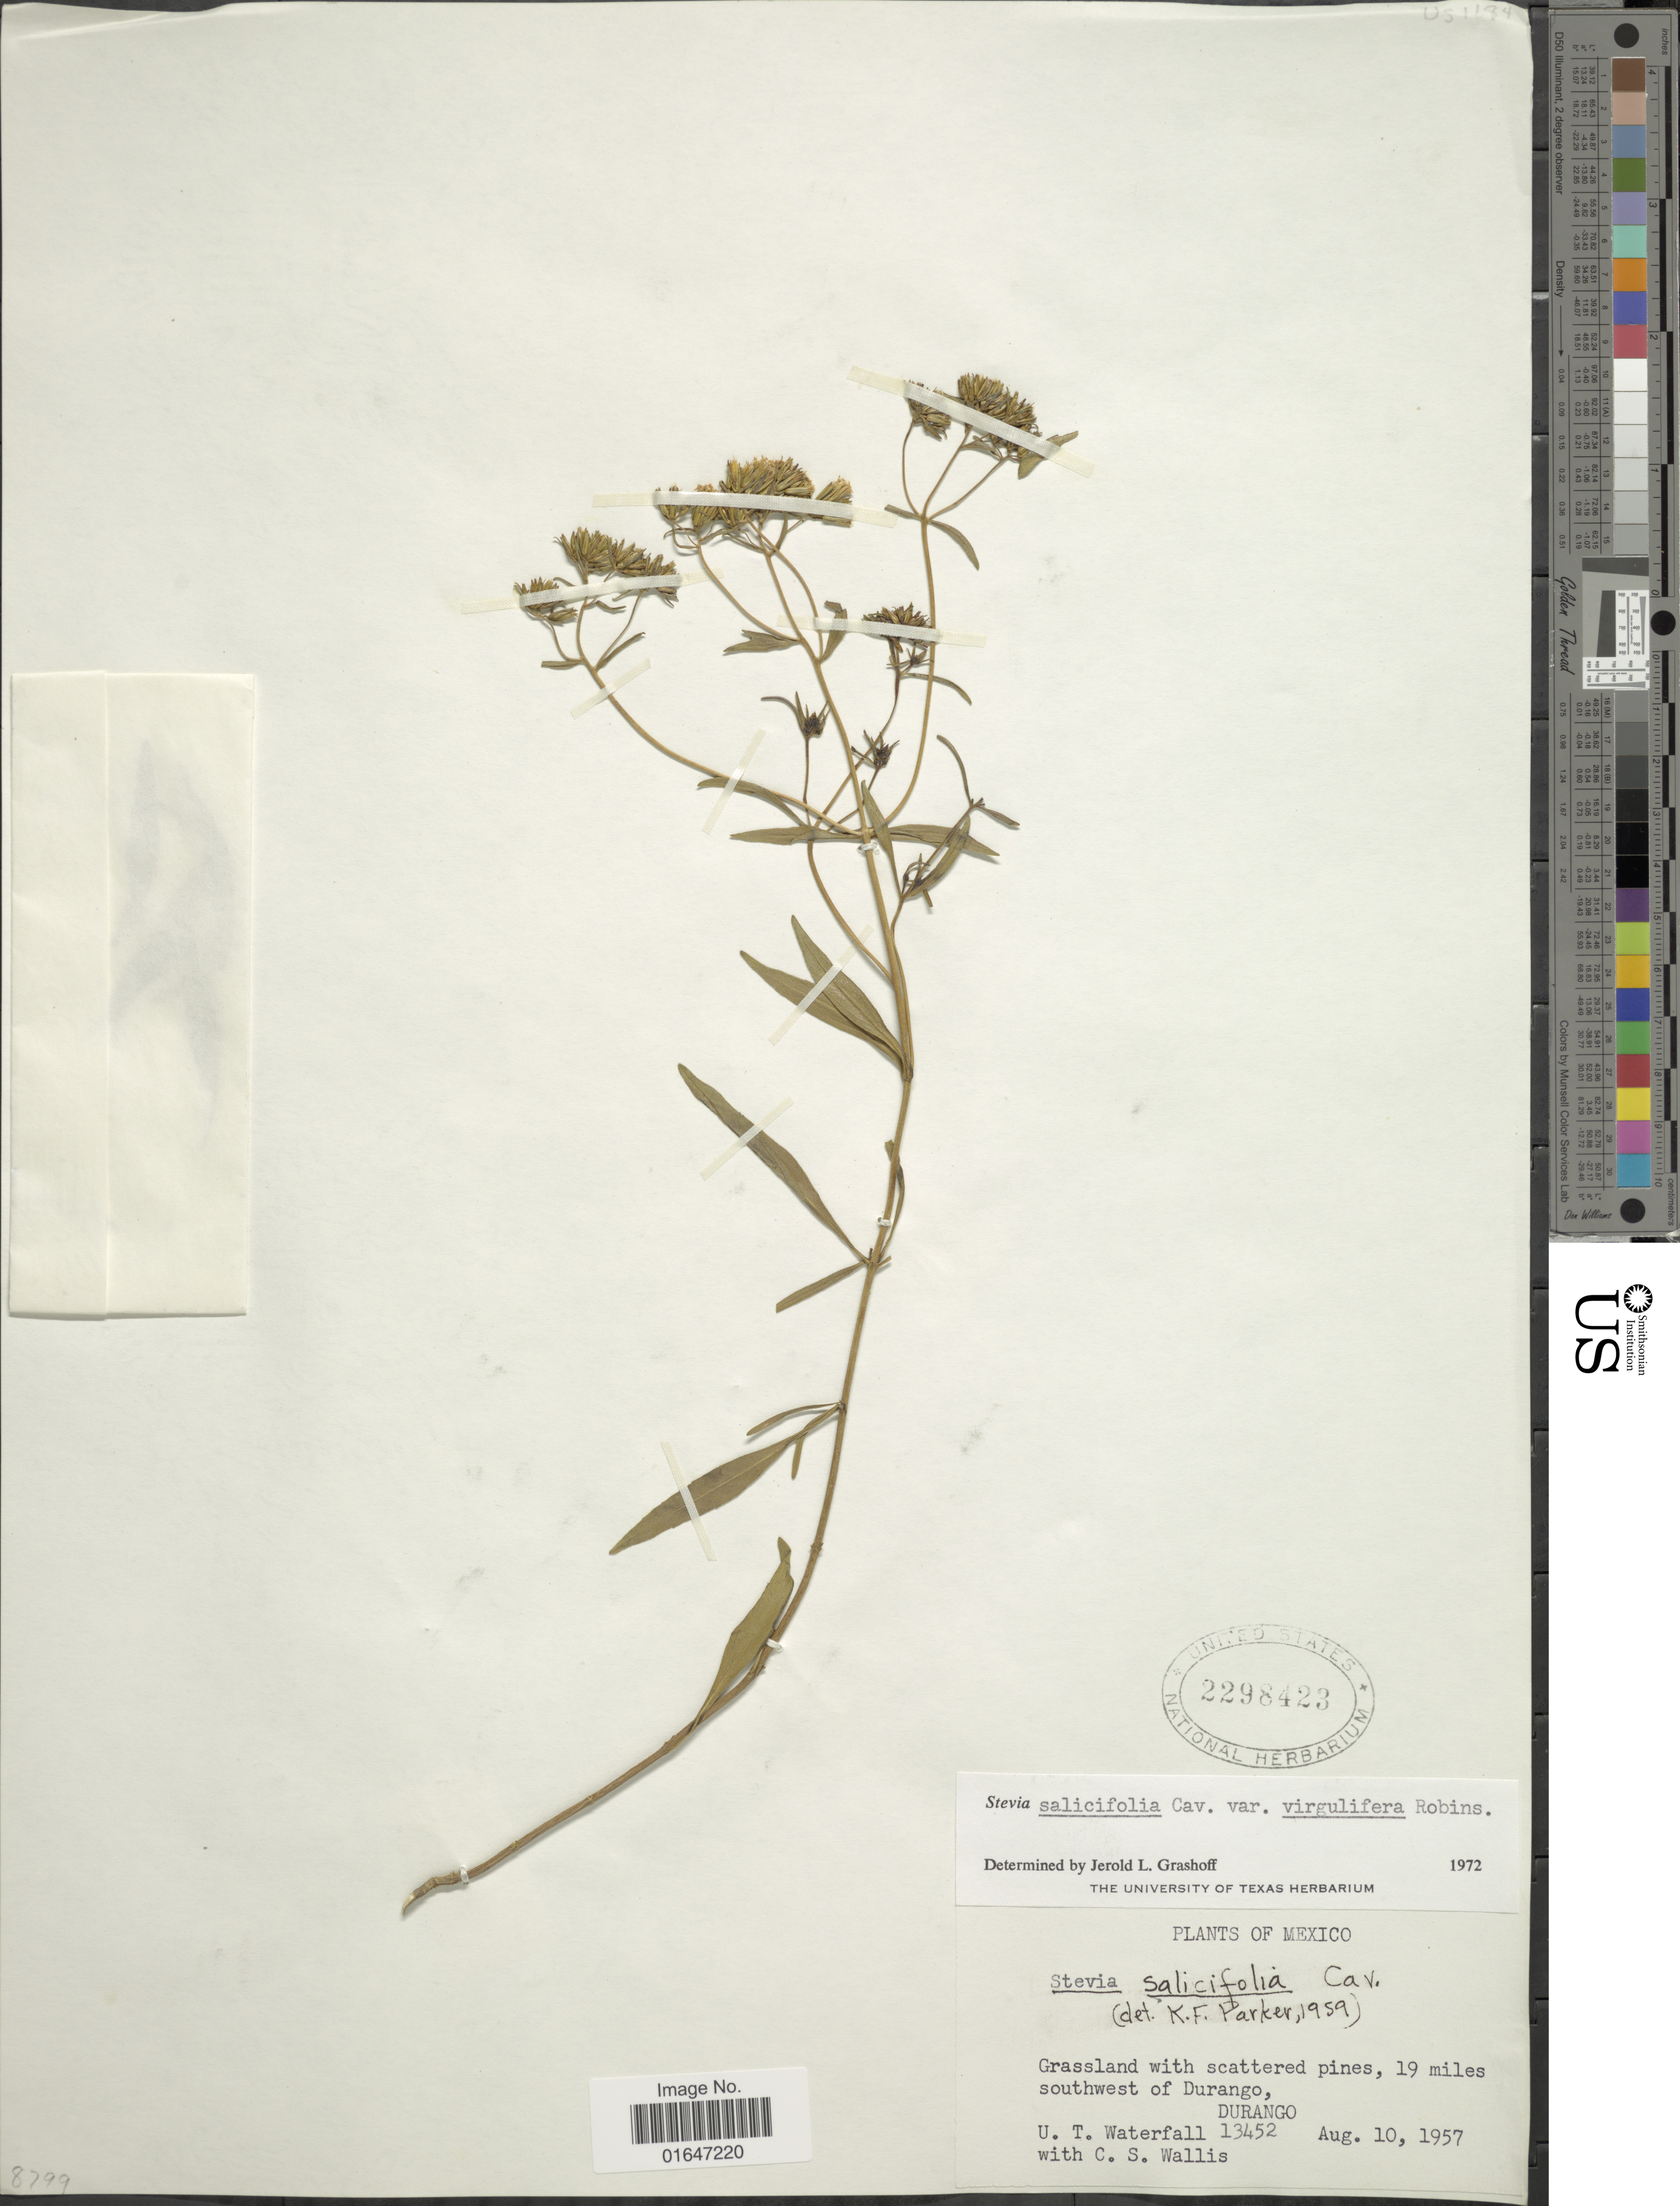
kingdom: Plantae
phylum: Tracheophyta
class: Magnoliopsida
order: Asterales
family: Asteraceae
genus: Stevia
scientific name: Stevia salicifolia var. virgulifera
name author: B.L. Rob.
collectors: U. T. Waterfall & C. S. Wallis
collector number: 13452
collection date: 1957-08-10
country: Mexico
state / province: Durango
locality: Grassland with scatterd, 19 miles southwest of Durango.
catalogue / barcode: US 2298423